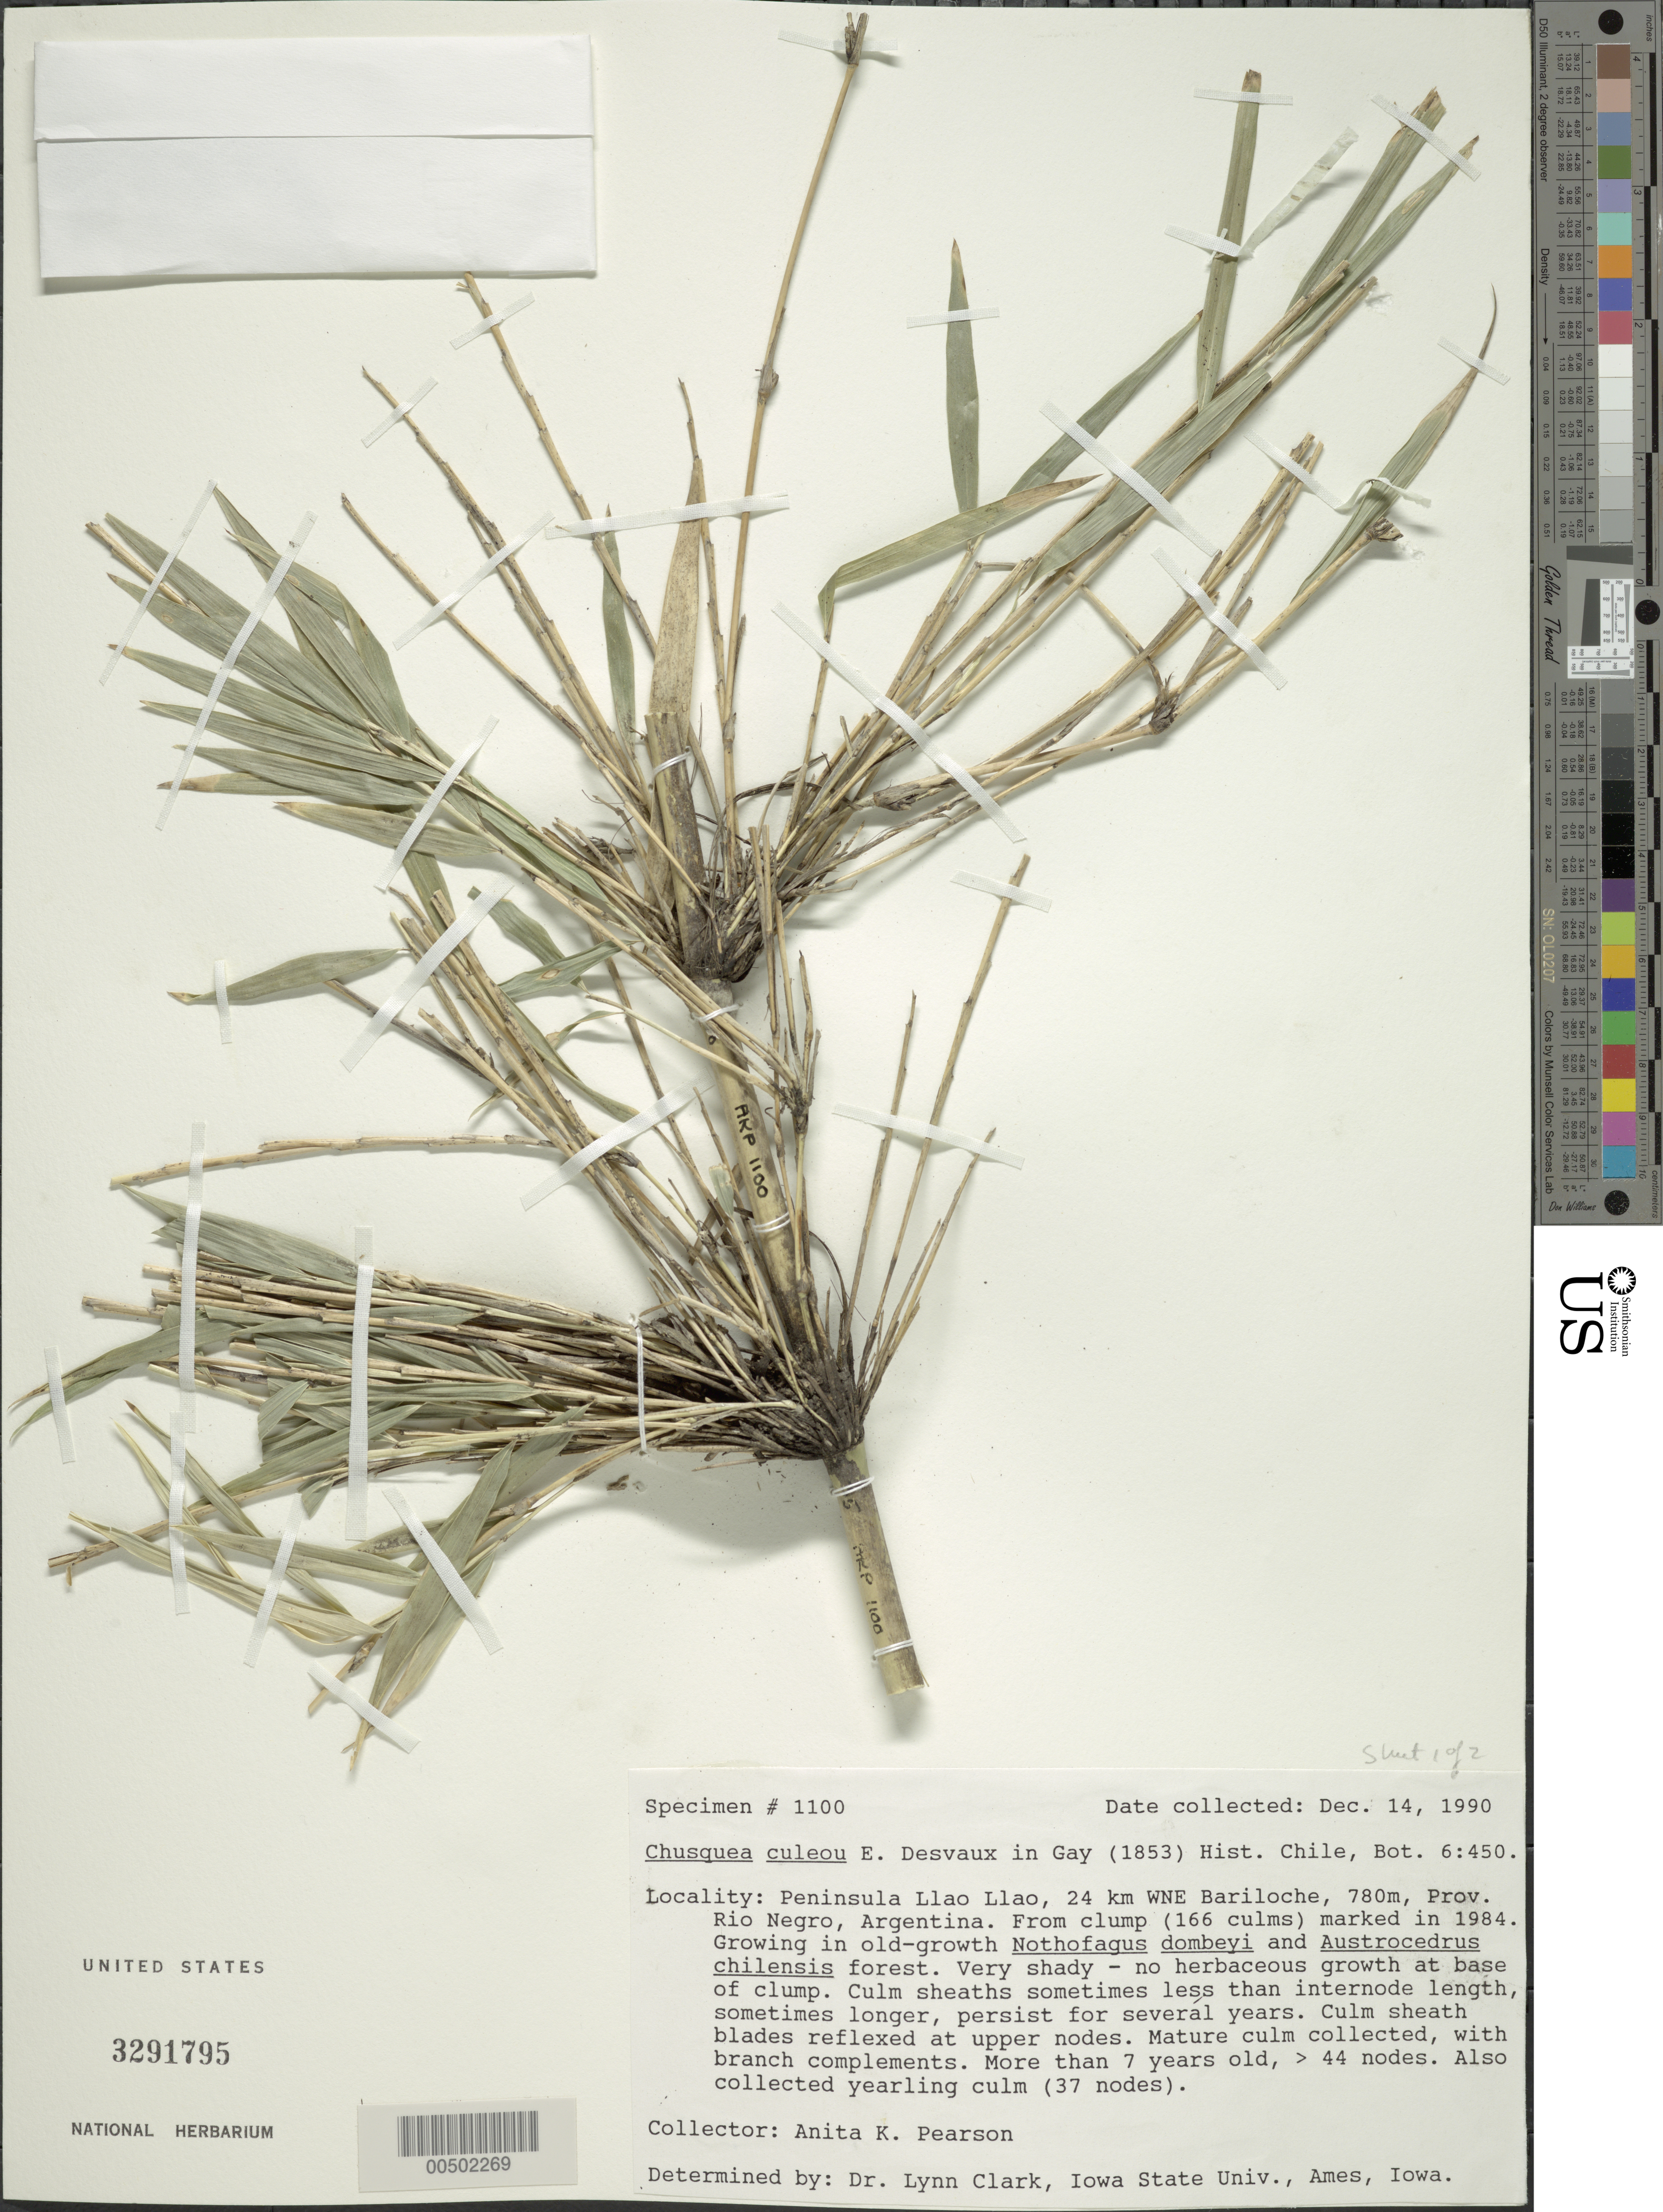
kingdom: Plantae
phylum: Tracheophyta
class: Liliopsida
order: Poales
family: Poaceae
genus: Chusquea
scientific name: Chusquea culeou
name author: É. Desv.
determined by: Clark, Lynn G., (ISC), Iowa State University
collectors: A. K. Pearson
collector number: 1100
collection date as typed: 14 Dec 1990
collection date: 1990-12-14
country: Argentina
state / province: Río Negro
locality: Peninsula llao llao, 24 km WNE Bariloche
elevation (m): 780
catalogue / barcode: US 3291795